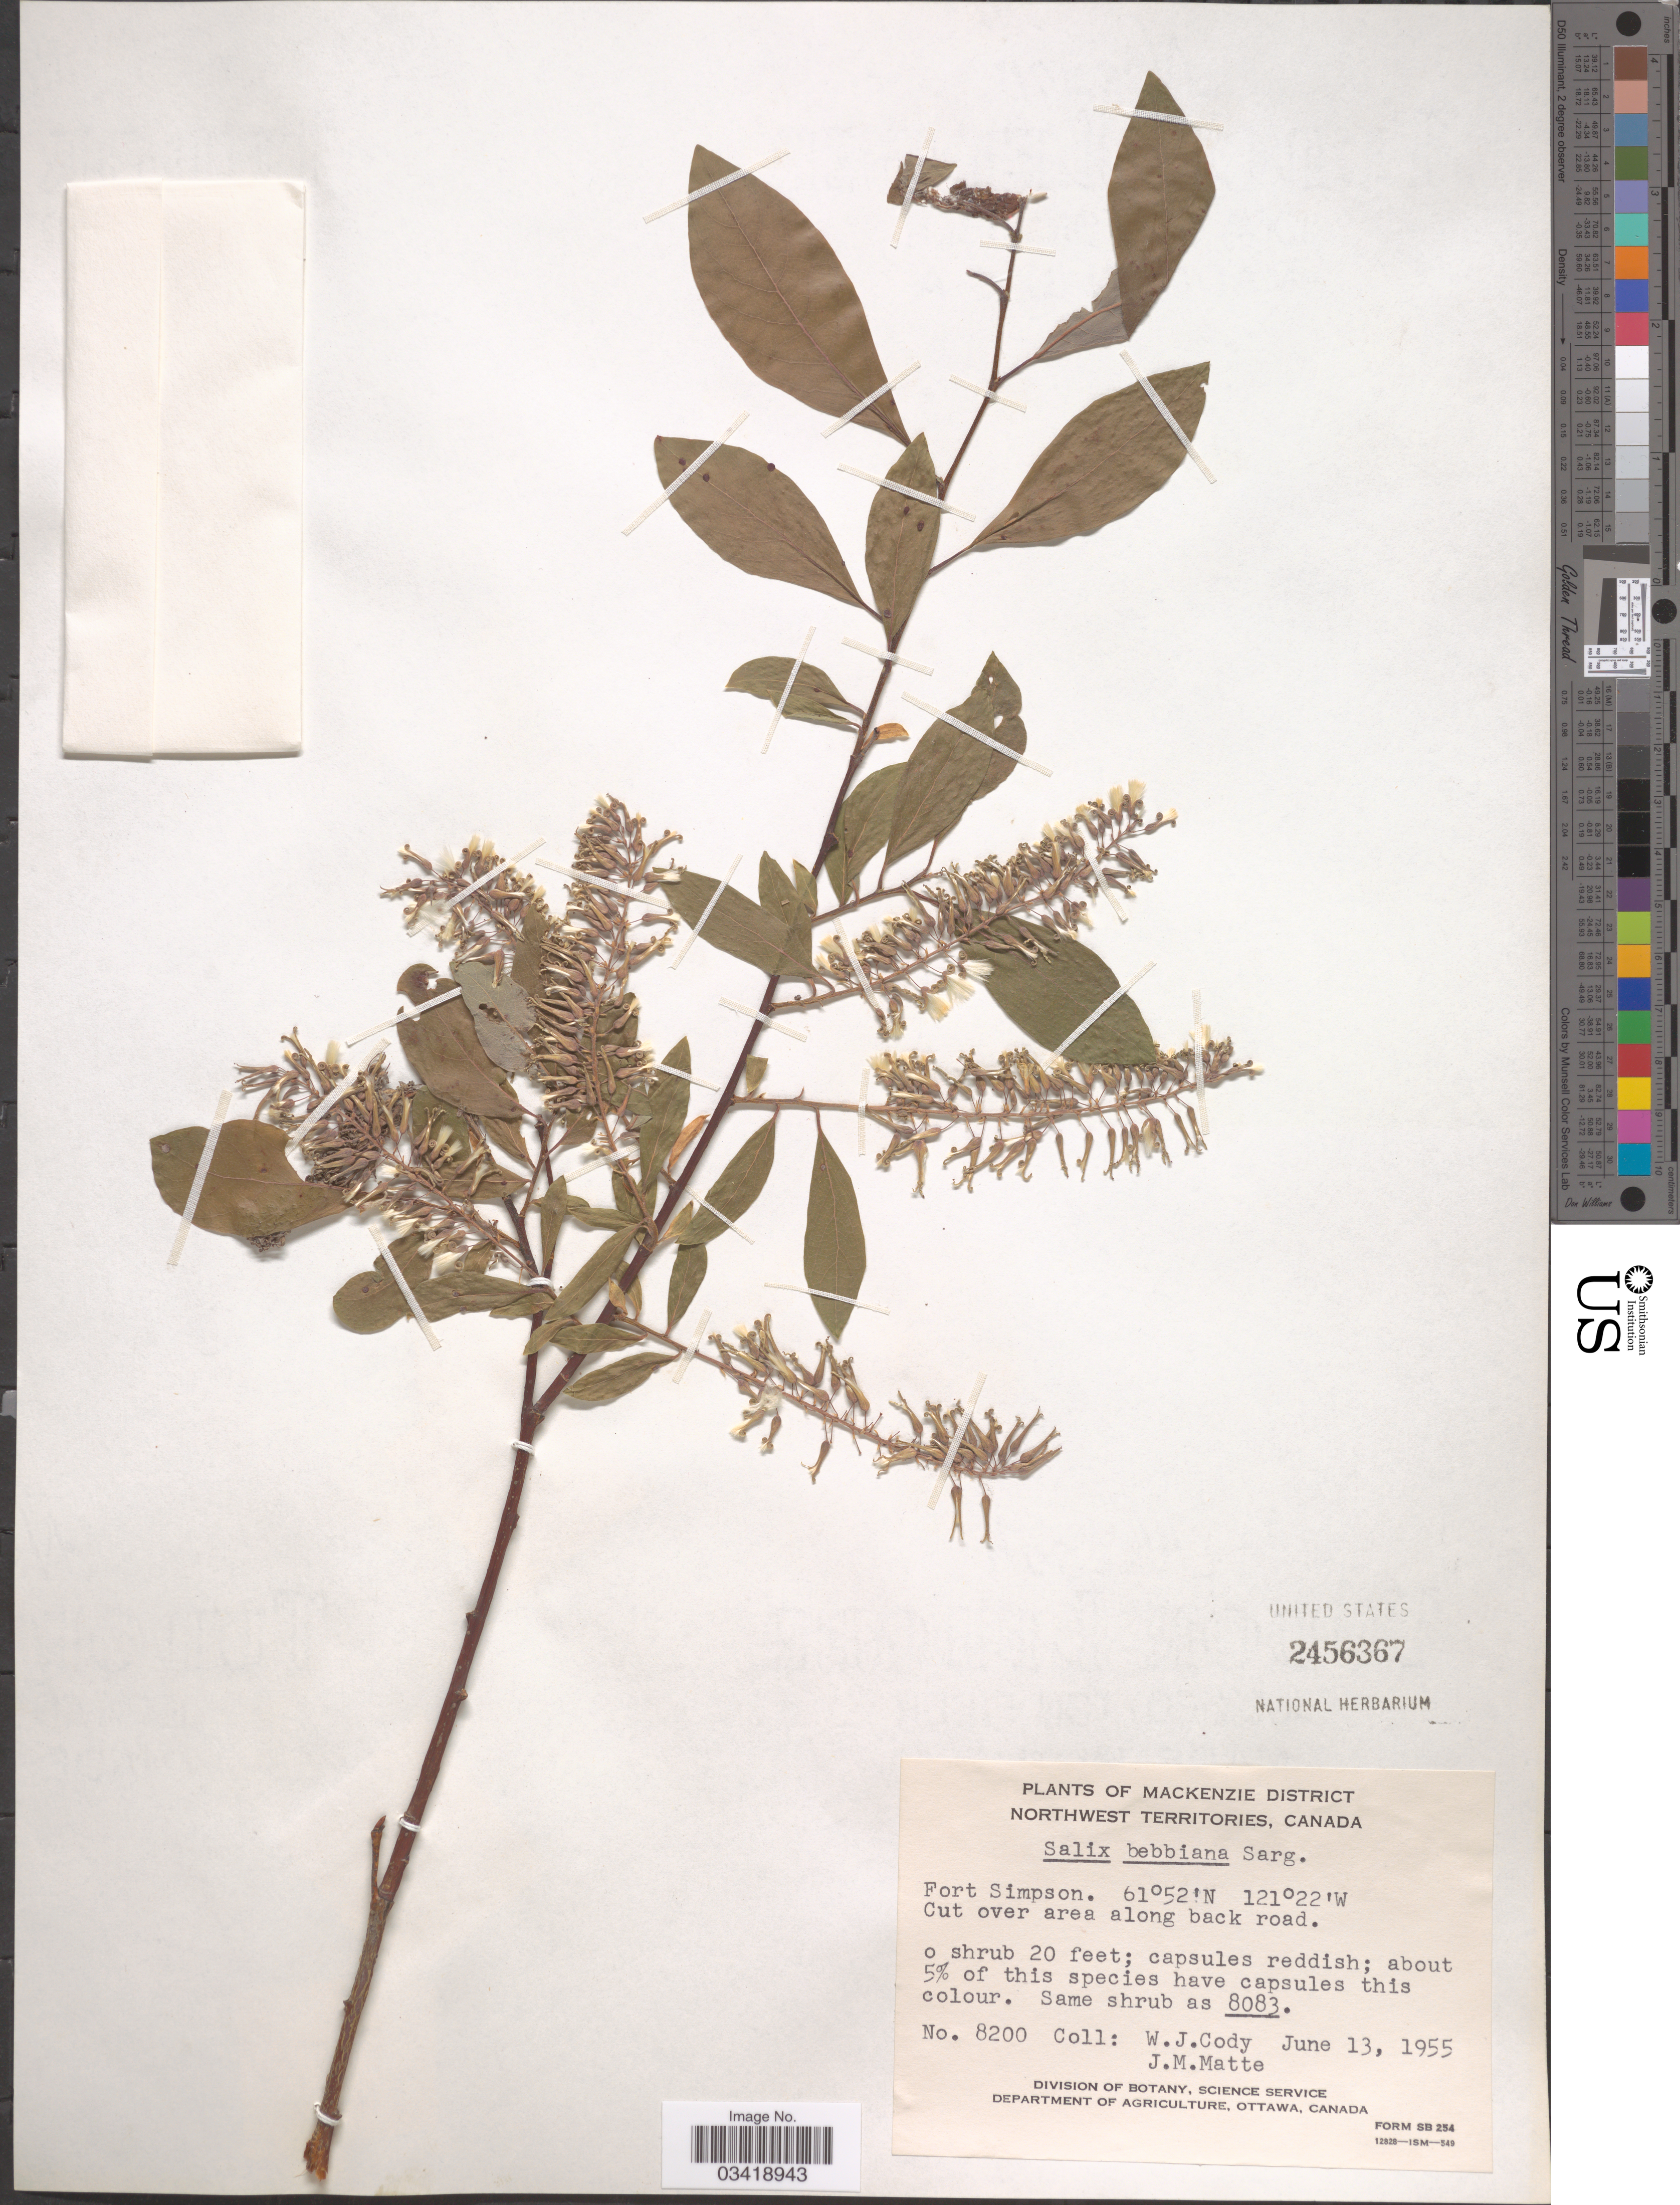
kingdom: Plantae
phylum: Tracheophyta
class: Magnoliopsida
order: Malpighiales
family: Salicaceae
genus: Salix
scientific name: Salix bebbiana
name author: Sarg.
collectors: W. Cody & J. Matte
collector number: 8200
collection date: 1955-06-13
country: Canada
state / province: Northwest Territories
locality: Mackenzie District. Fort Simpson.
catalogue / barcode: US 2456367